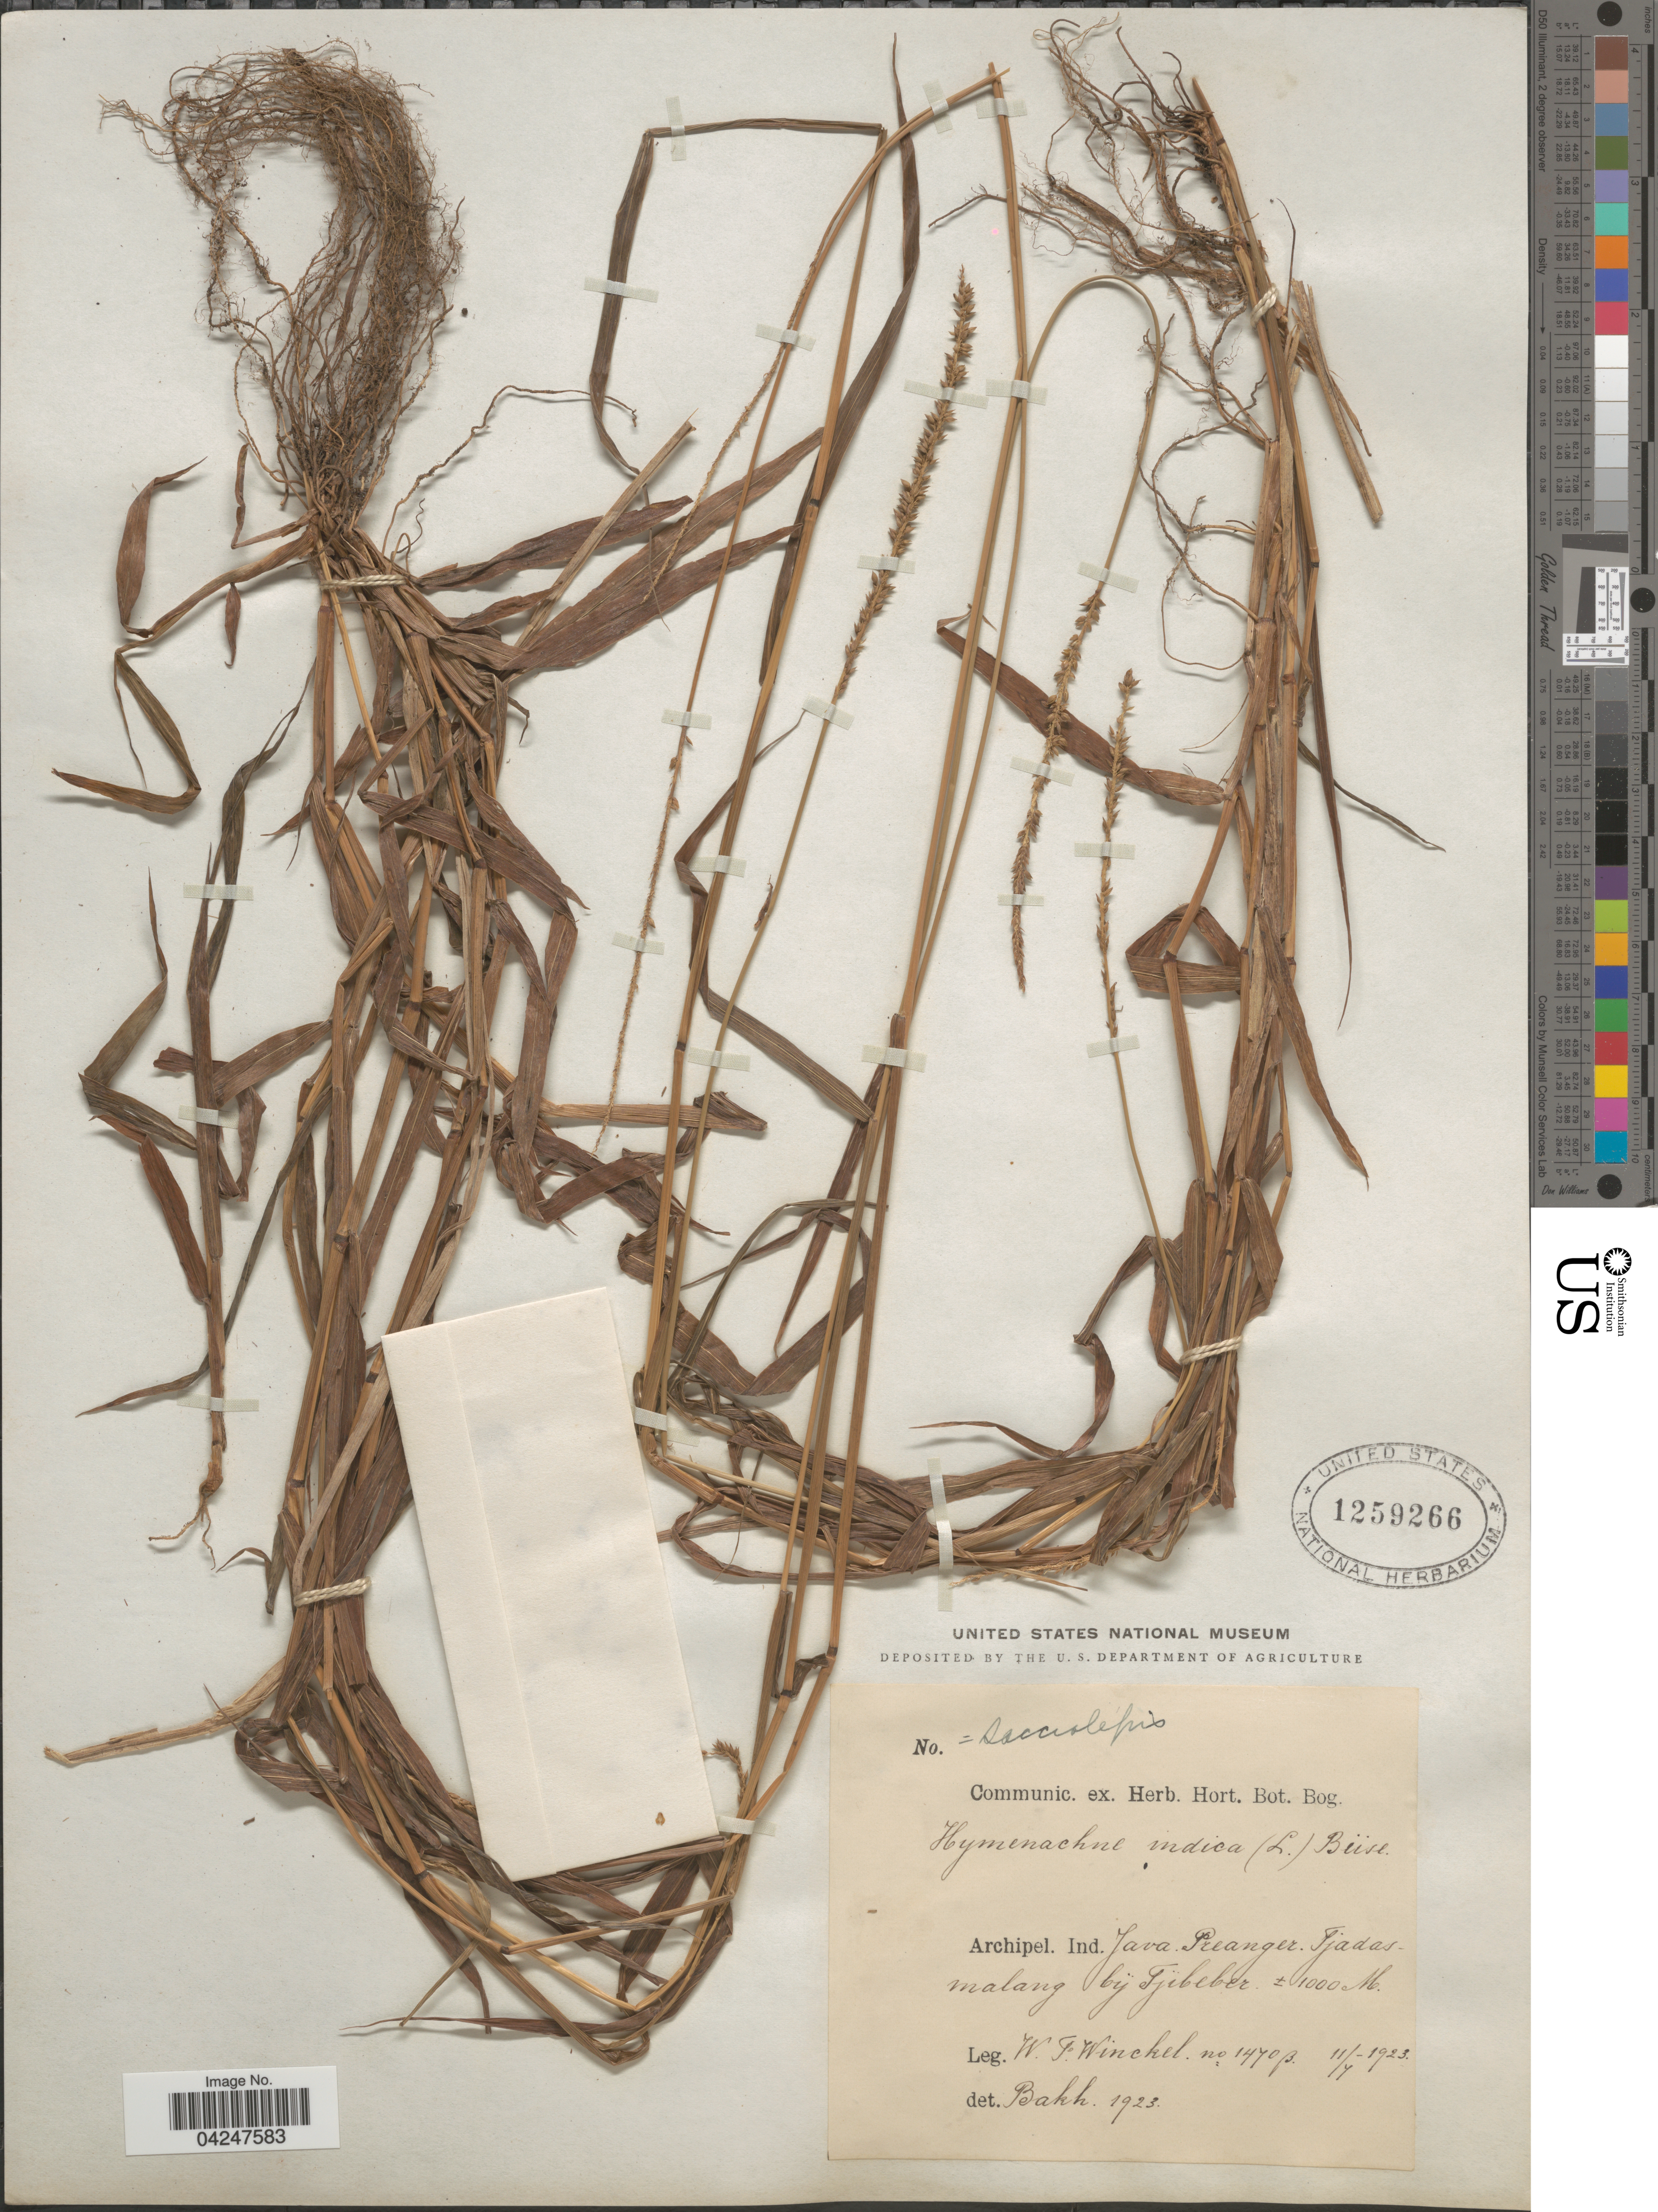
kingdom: Plantae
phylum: Tracheophyta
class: Liliopsida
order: Poales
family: Poaceae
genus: Sacciolepis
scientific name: Sacciolepis sp.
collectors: W. Winckel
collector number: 1470B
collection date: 1923-07-11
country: Indonesia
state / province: Java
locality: Archipel. Ind. Preanger. Tjadas-malang bij Tjibeber.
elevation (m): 1000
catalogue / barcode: US 1259266